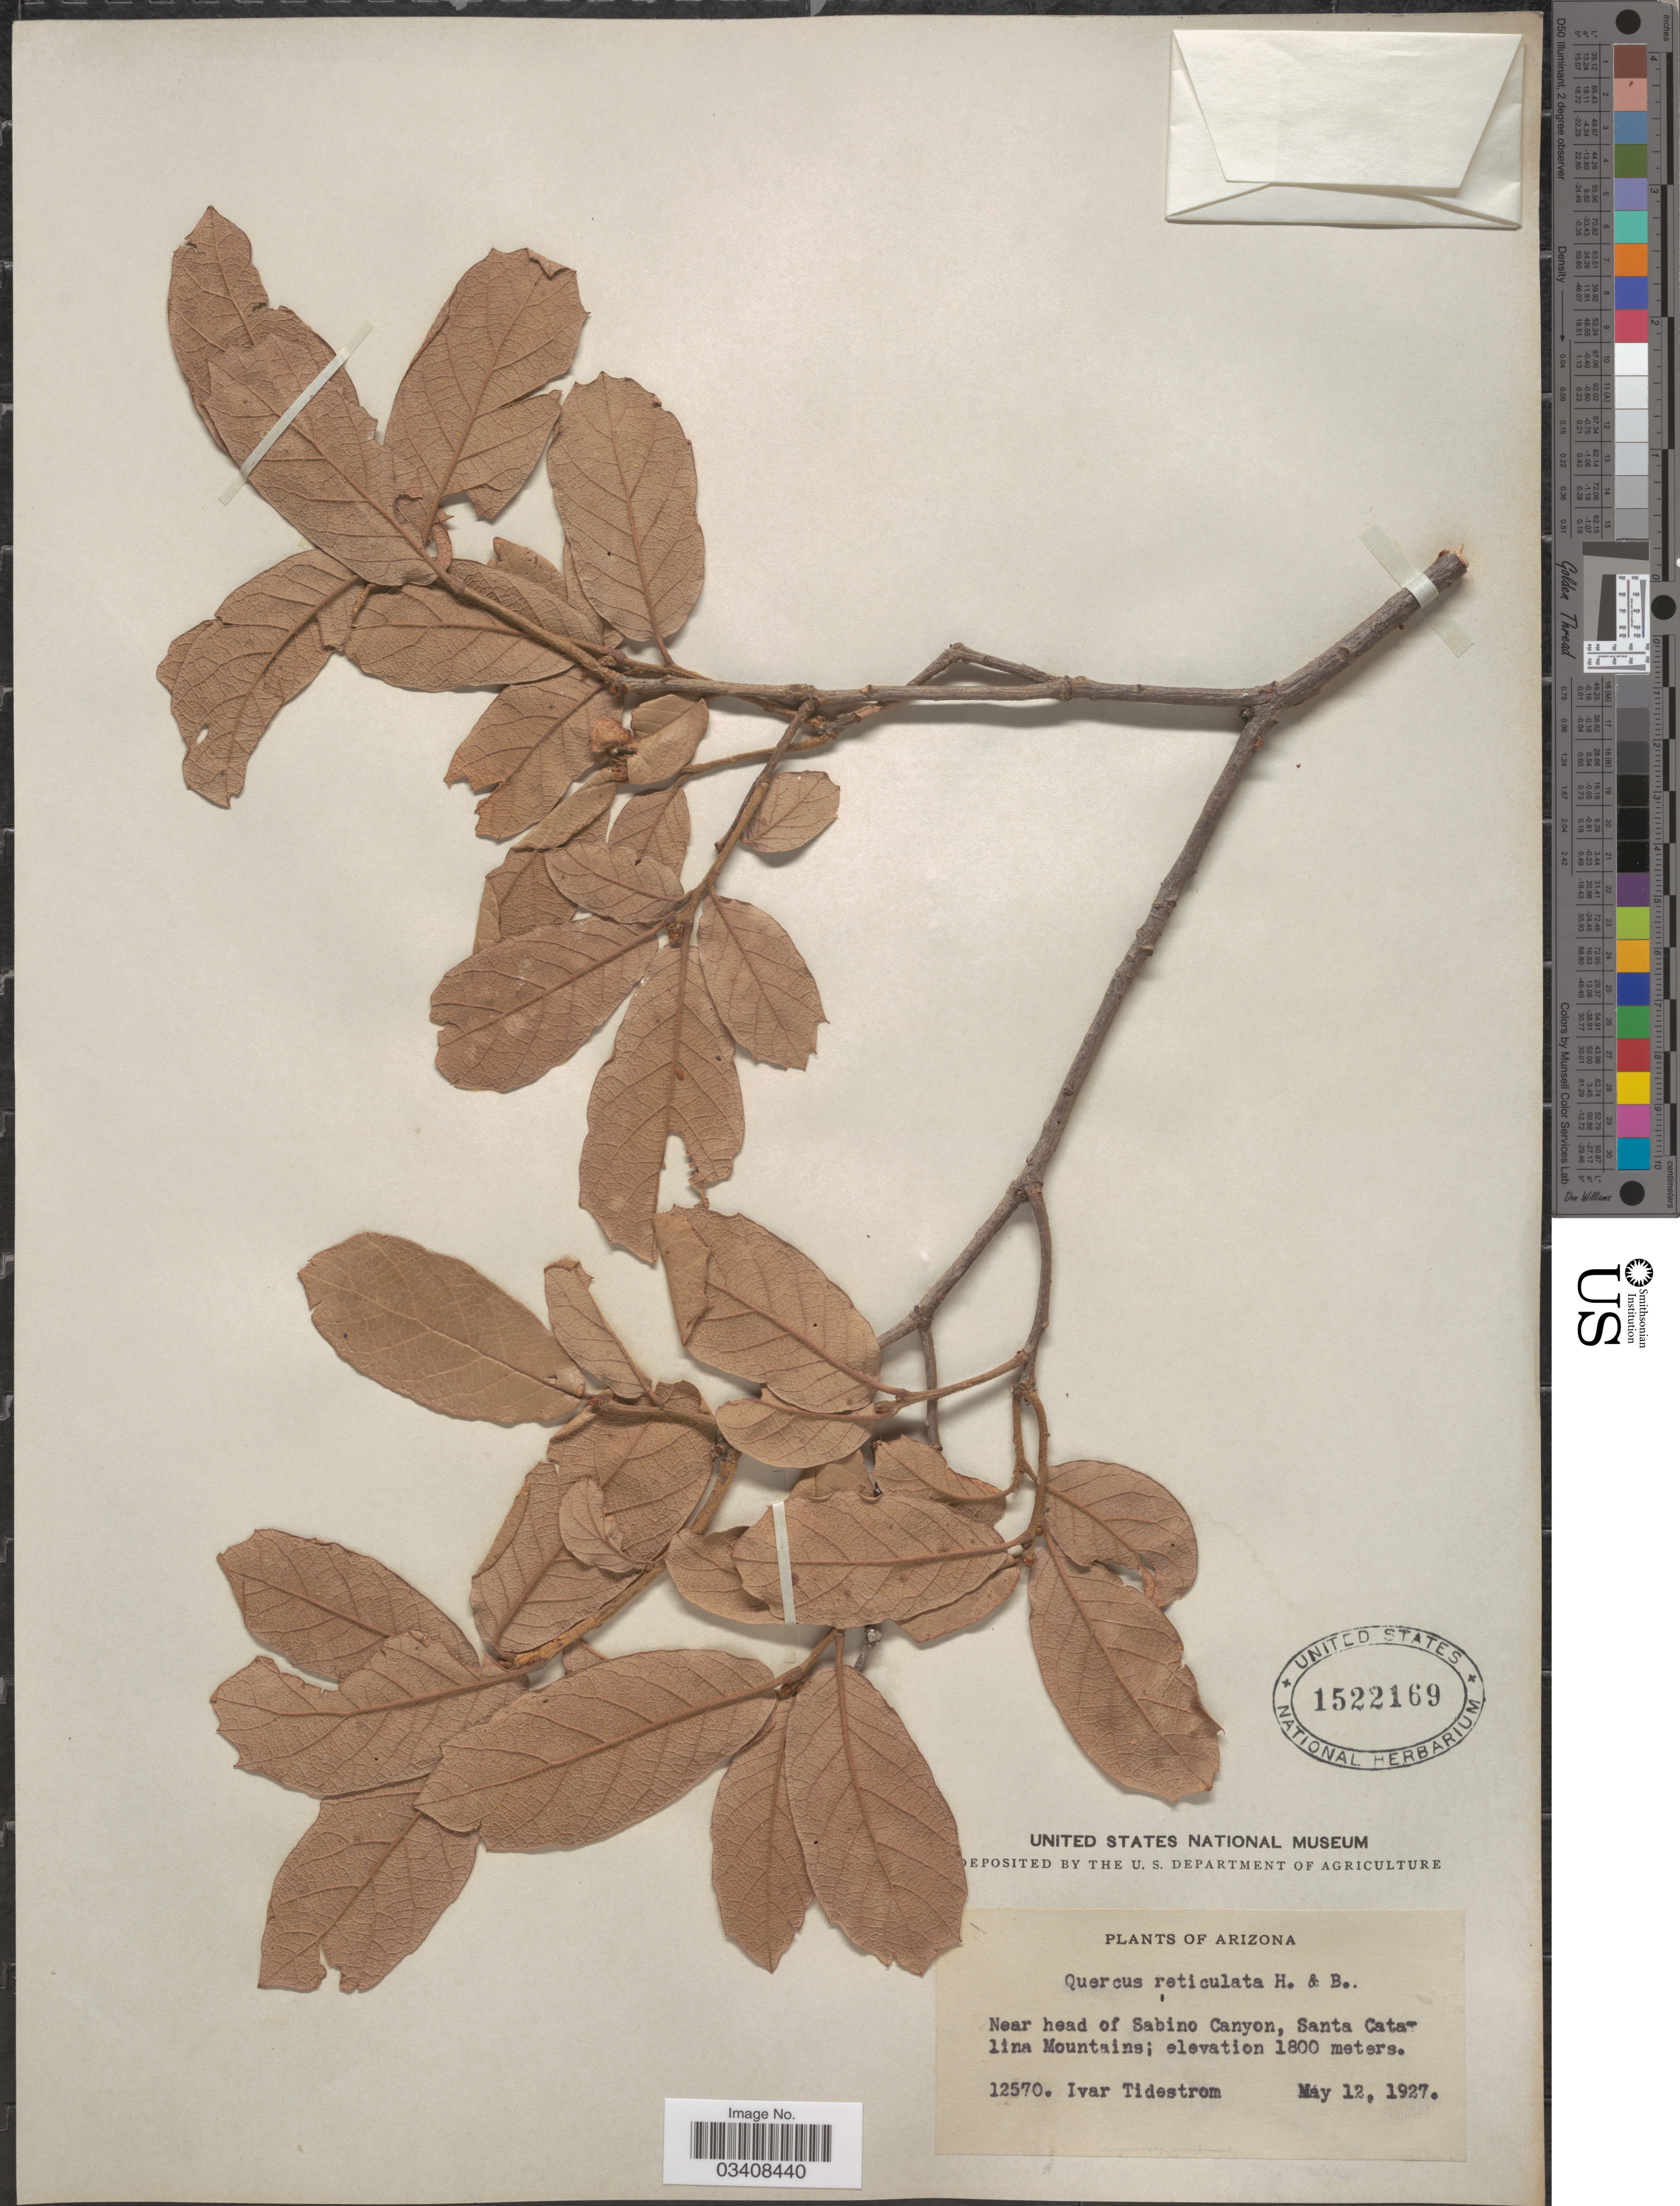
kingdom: Plantae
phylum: Tracheophyta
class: Magnoliopsida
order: Fagales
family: Fagaceae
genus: Quercus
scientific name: Quercus rugosa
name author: Née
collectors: I. F. Tidestrom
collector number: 12570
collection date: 1927-05-12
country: United States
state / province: Arizona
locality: Near head of Sabino Canyon, Santa Catalina Mountains.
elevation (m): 1800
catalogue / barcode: US 1522169